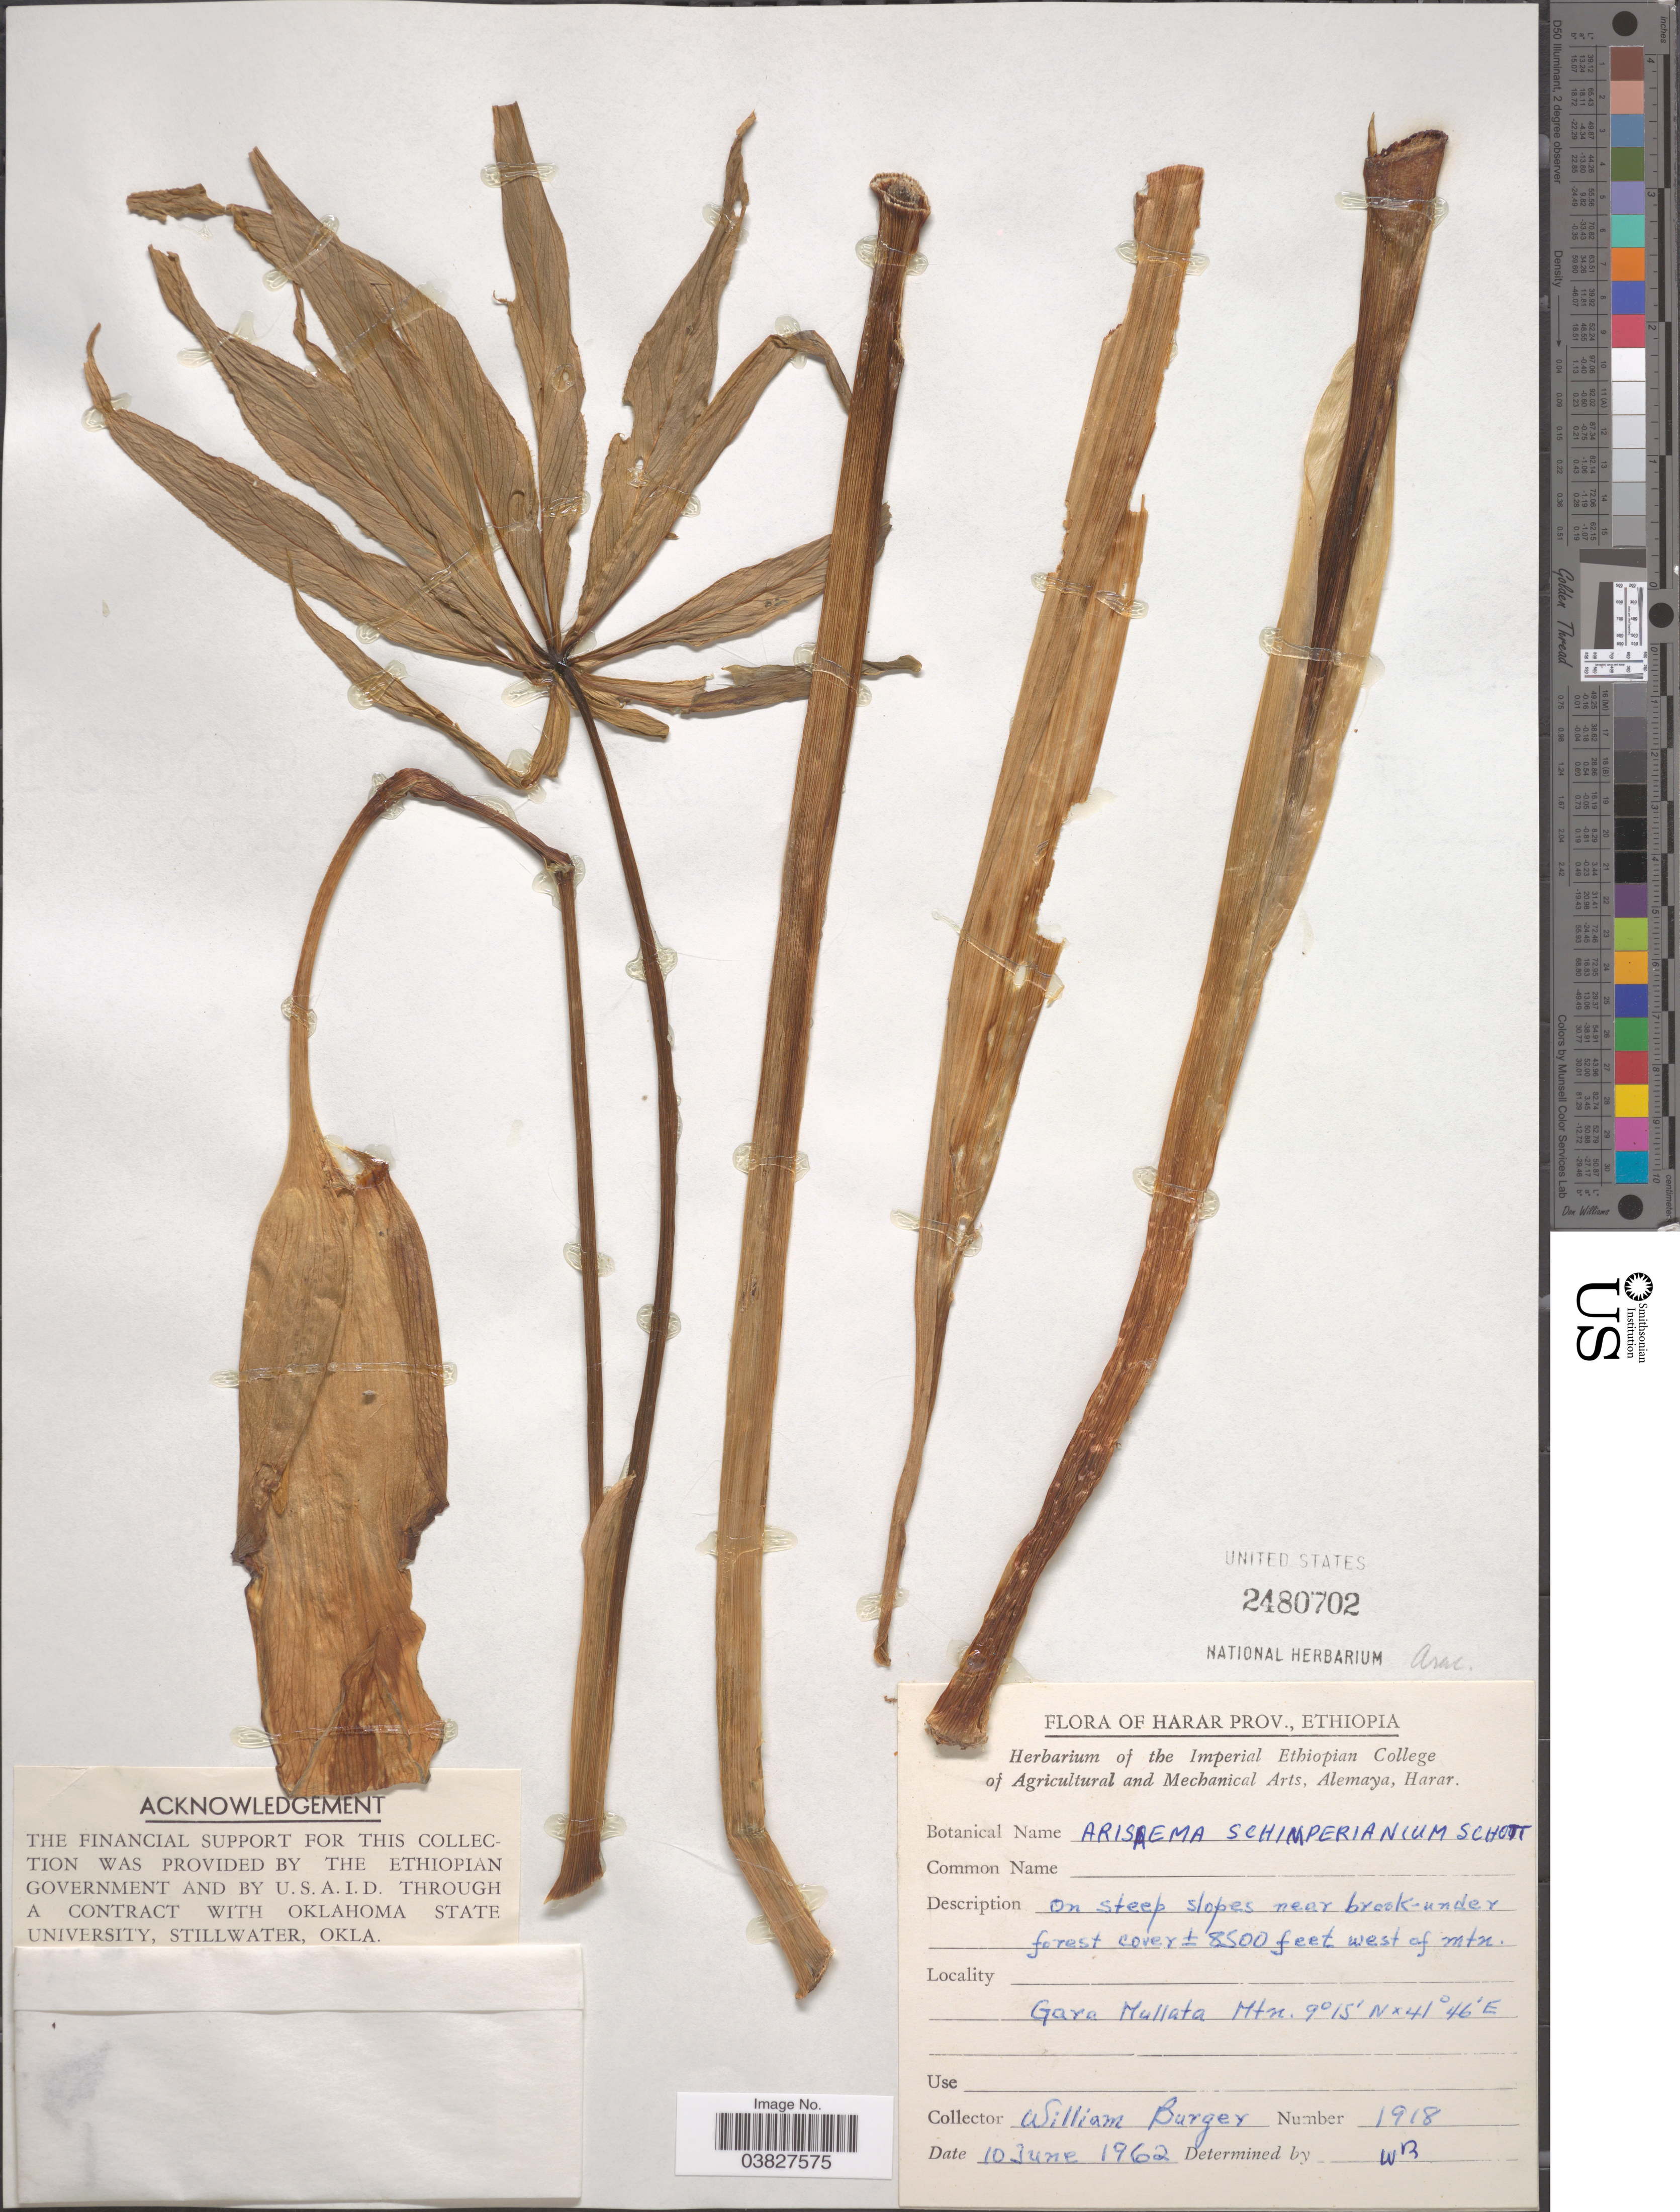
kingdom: Plantae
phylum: Tracheophyta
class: Liliopsida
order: Alismatales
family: Araceae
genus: Arisaema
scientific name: Arisaema schimperianum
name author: Schott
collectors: W. Burger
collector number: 1918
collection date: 1962-06-10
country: Ethiopia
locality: Harar Prov. On steep slopes near brook-under forest cover. West of mtn. Gara Mullata Mtn.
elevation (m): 2591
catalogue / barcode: US 2480702